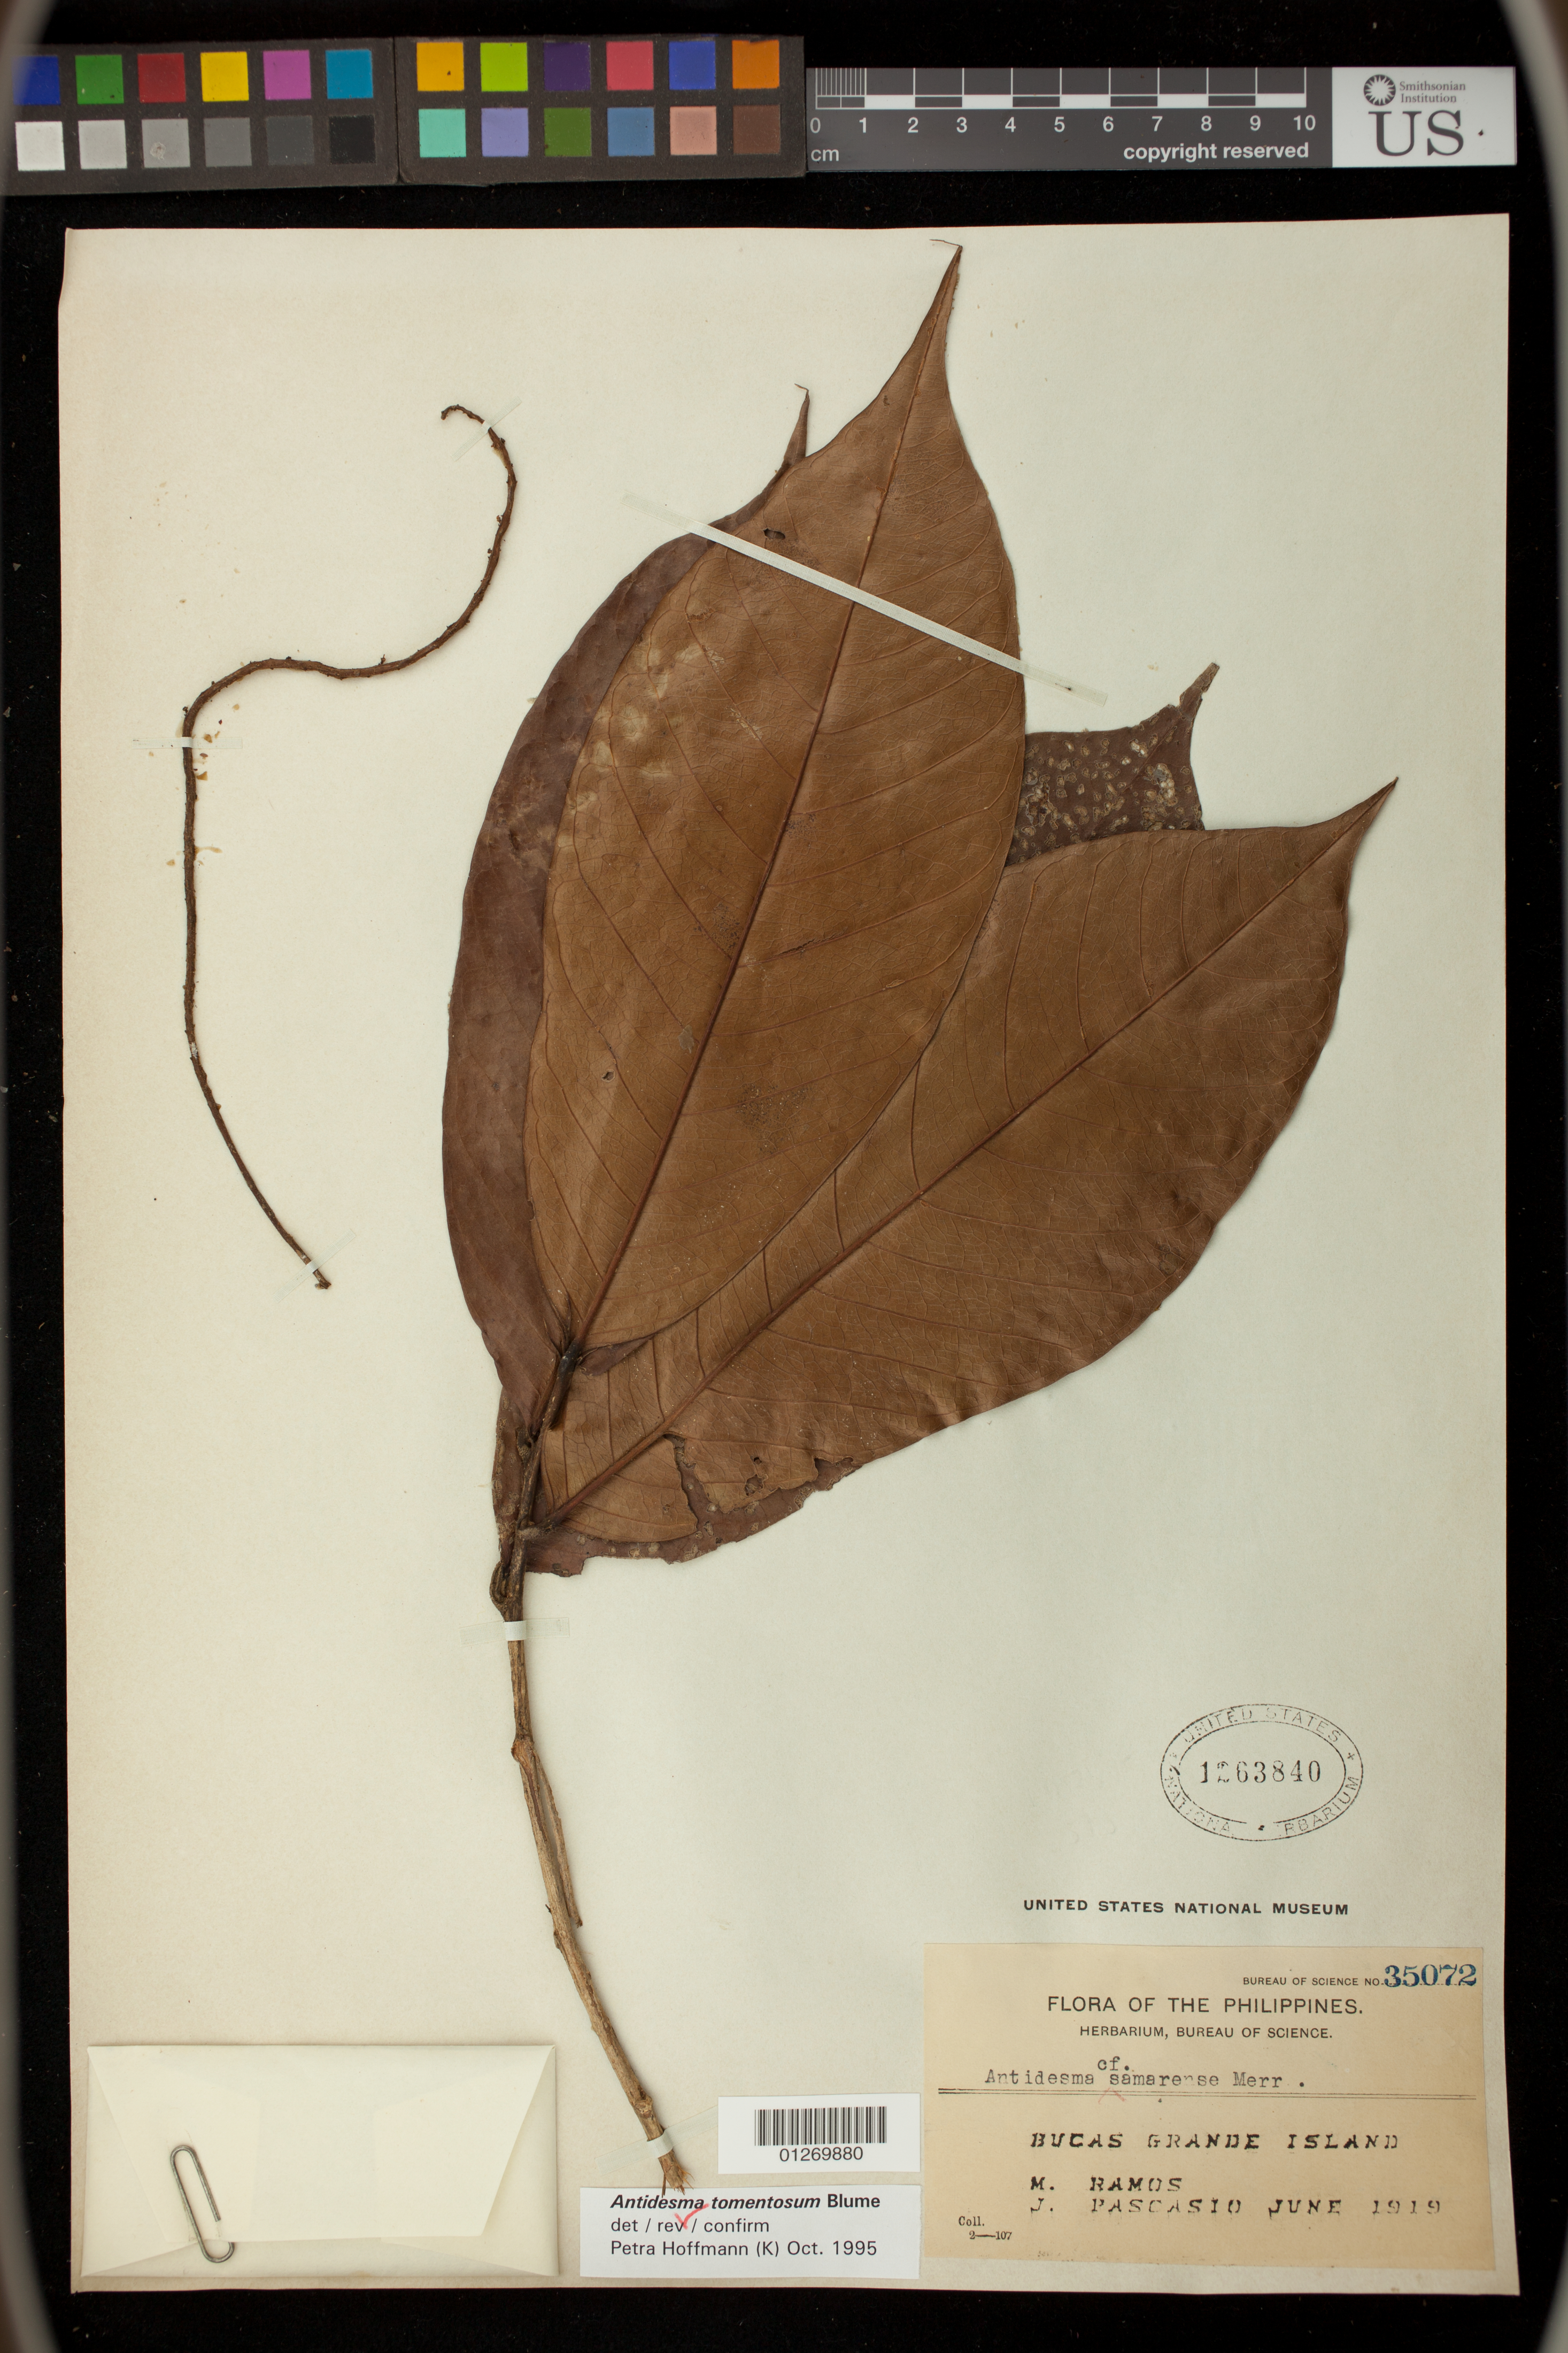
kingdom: Plantae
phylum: Tracheophyta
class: Magnoliopsida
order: Malpighiales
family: Phyllanthaceae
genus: Antidesma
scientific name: Antidesma tomentosum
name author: Blume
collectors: M. Ramos & J. Pascasio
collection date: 1919-06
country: Philippines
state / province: Caraga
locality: Bucas Grande Island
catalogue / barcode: US 1263840